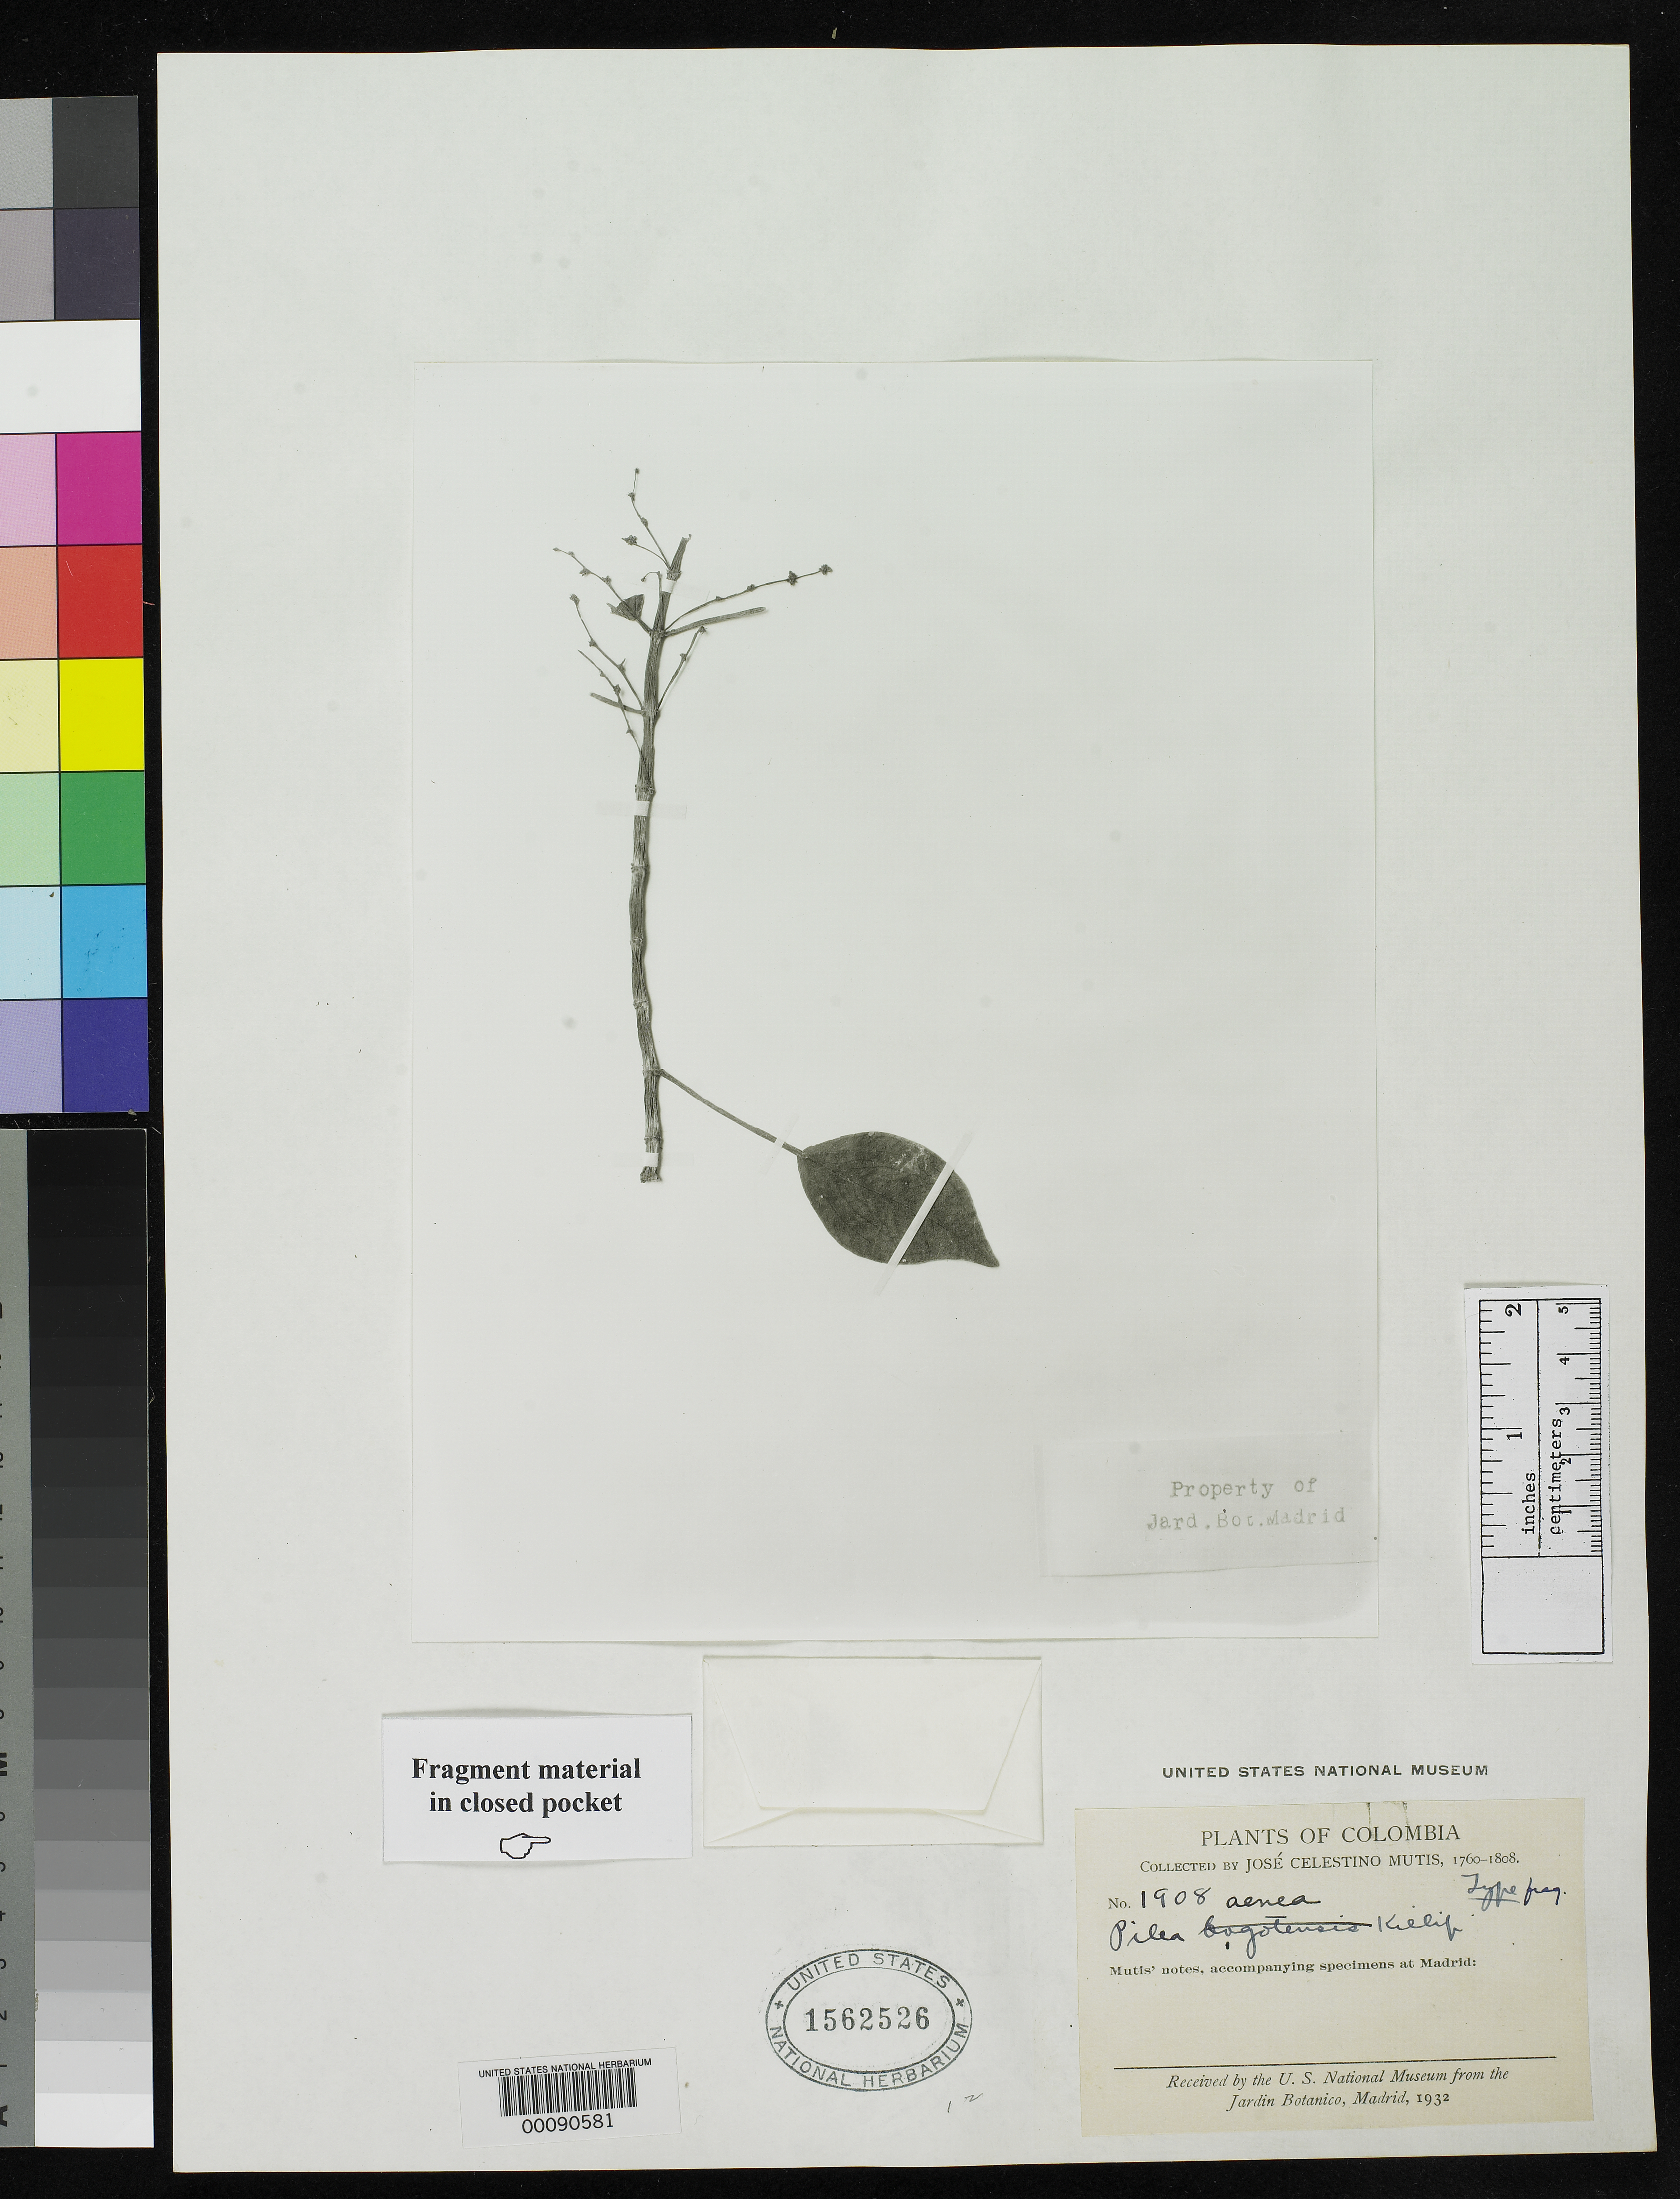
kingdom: Plantae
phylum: Tracheophyta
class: Magnoliopsida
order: Rosales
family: Urticaceae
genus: Pilea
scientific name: Pilea aenea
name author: Killip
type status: Isotype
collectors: J. C. B. Mutis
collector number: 1908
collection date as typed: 1760 to -- --- 1808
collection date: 1760/1808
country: Colombia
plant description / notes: Fragmentary material of type specimen.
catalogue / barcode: US 1562526